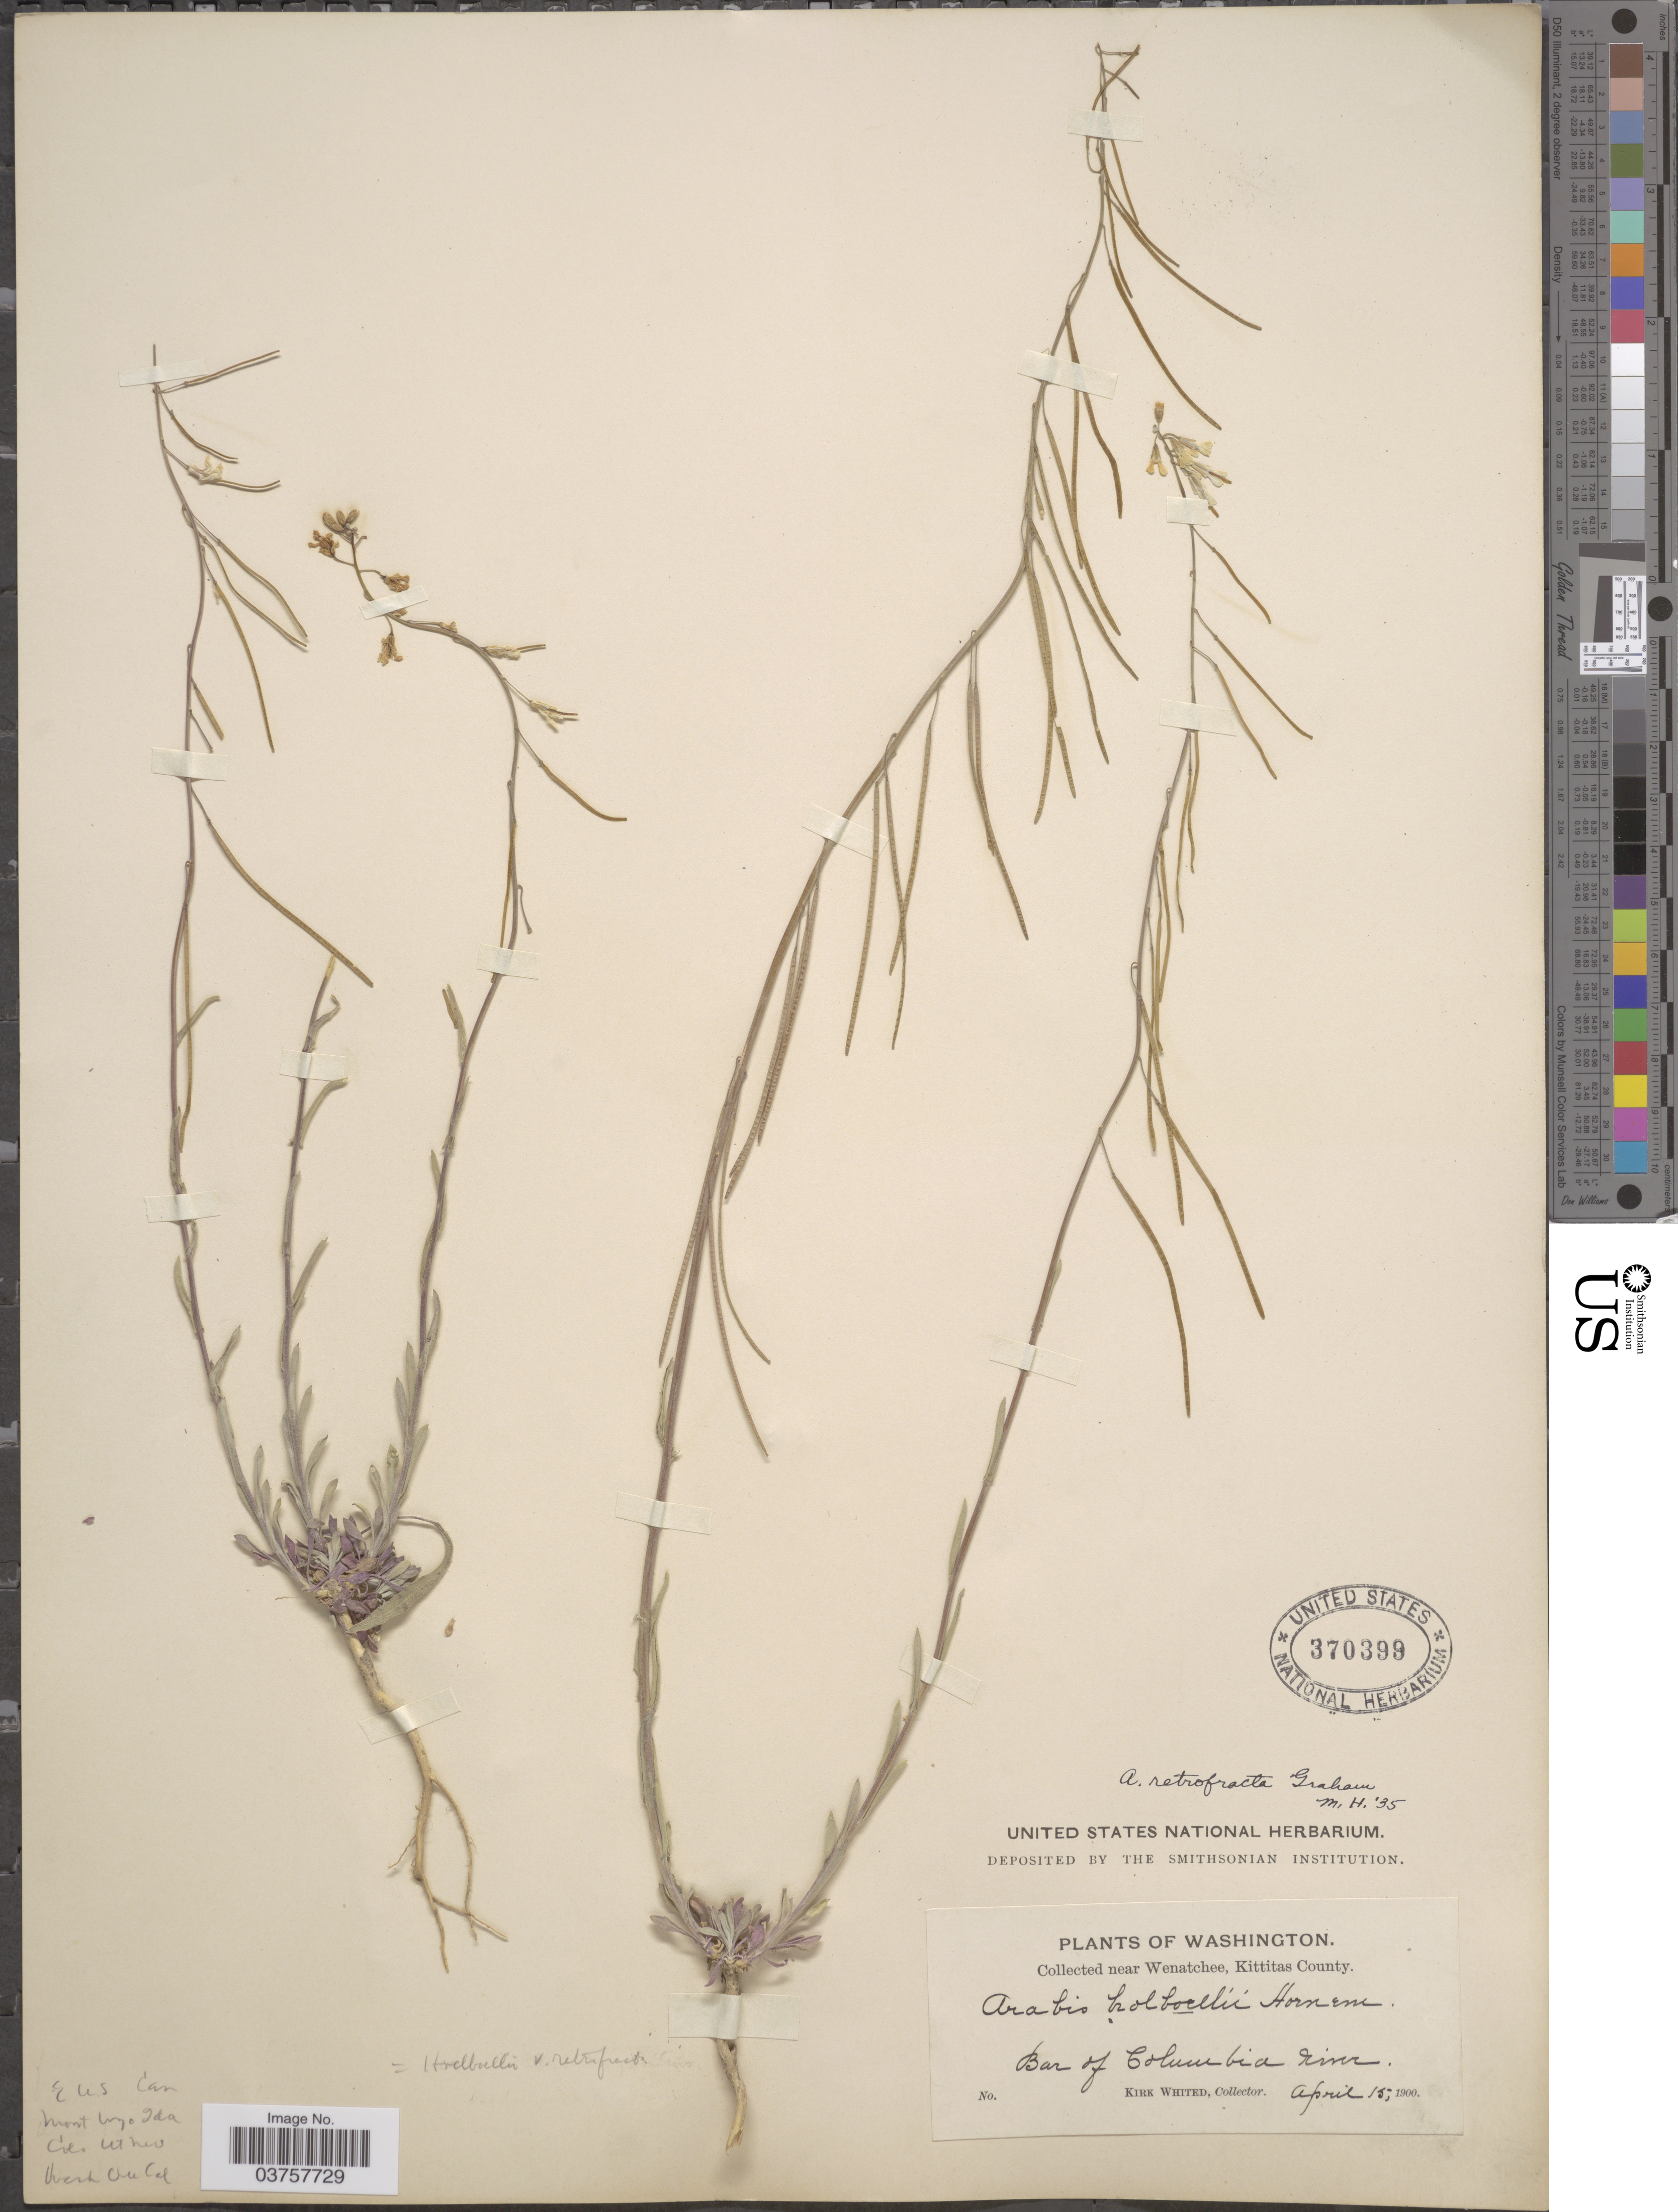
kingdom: Plantae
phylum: Tracheophyta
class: Magnoliopsida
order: Brassicales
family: Brassicaceae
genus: Arabis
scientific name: Arabis holboellii var. retrofracta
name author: Rydb.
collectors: K. Whited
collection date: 1900-04-15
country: United States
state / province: Washington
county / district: Kittitas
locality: Near Wenatchee, Kittitas County. Bar of Columbia river.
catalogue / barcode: US 370399